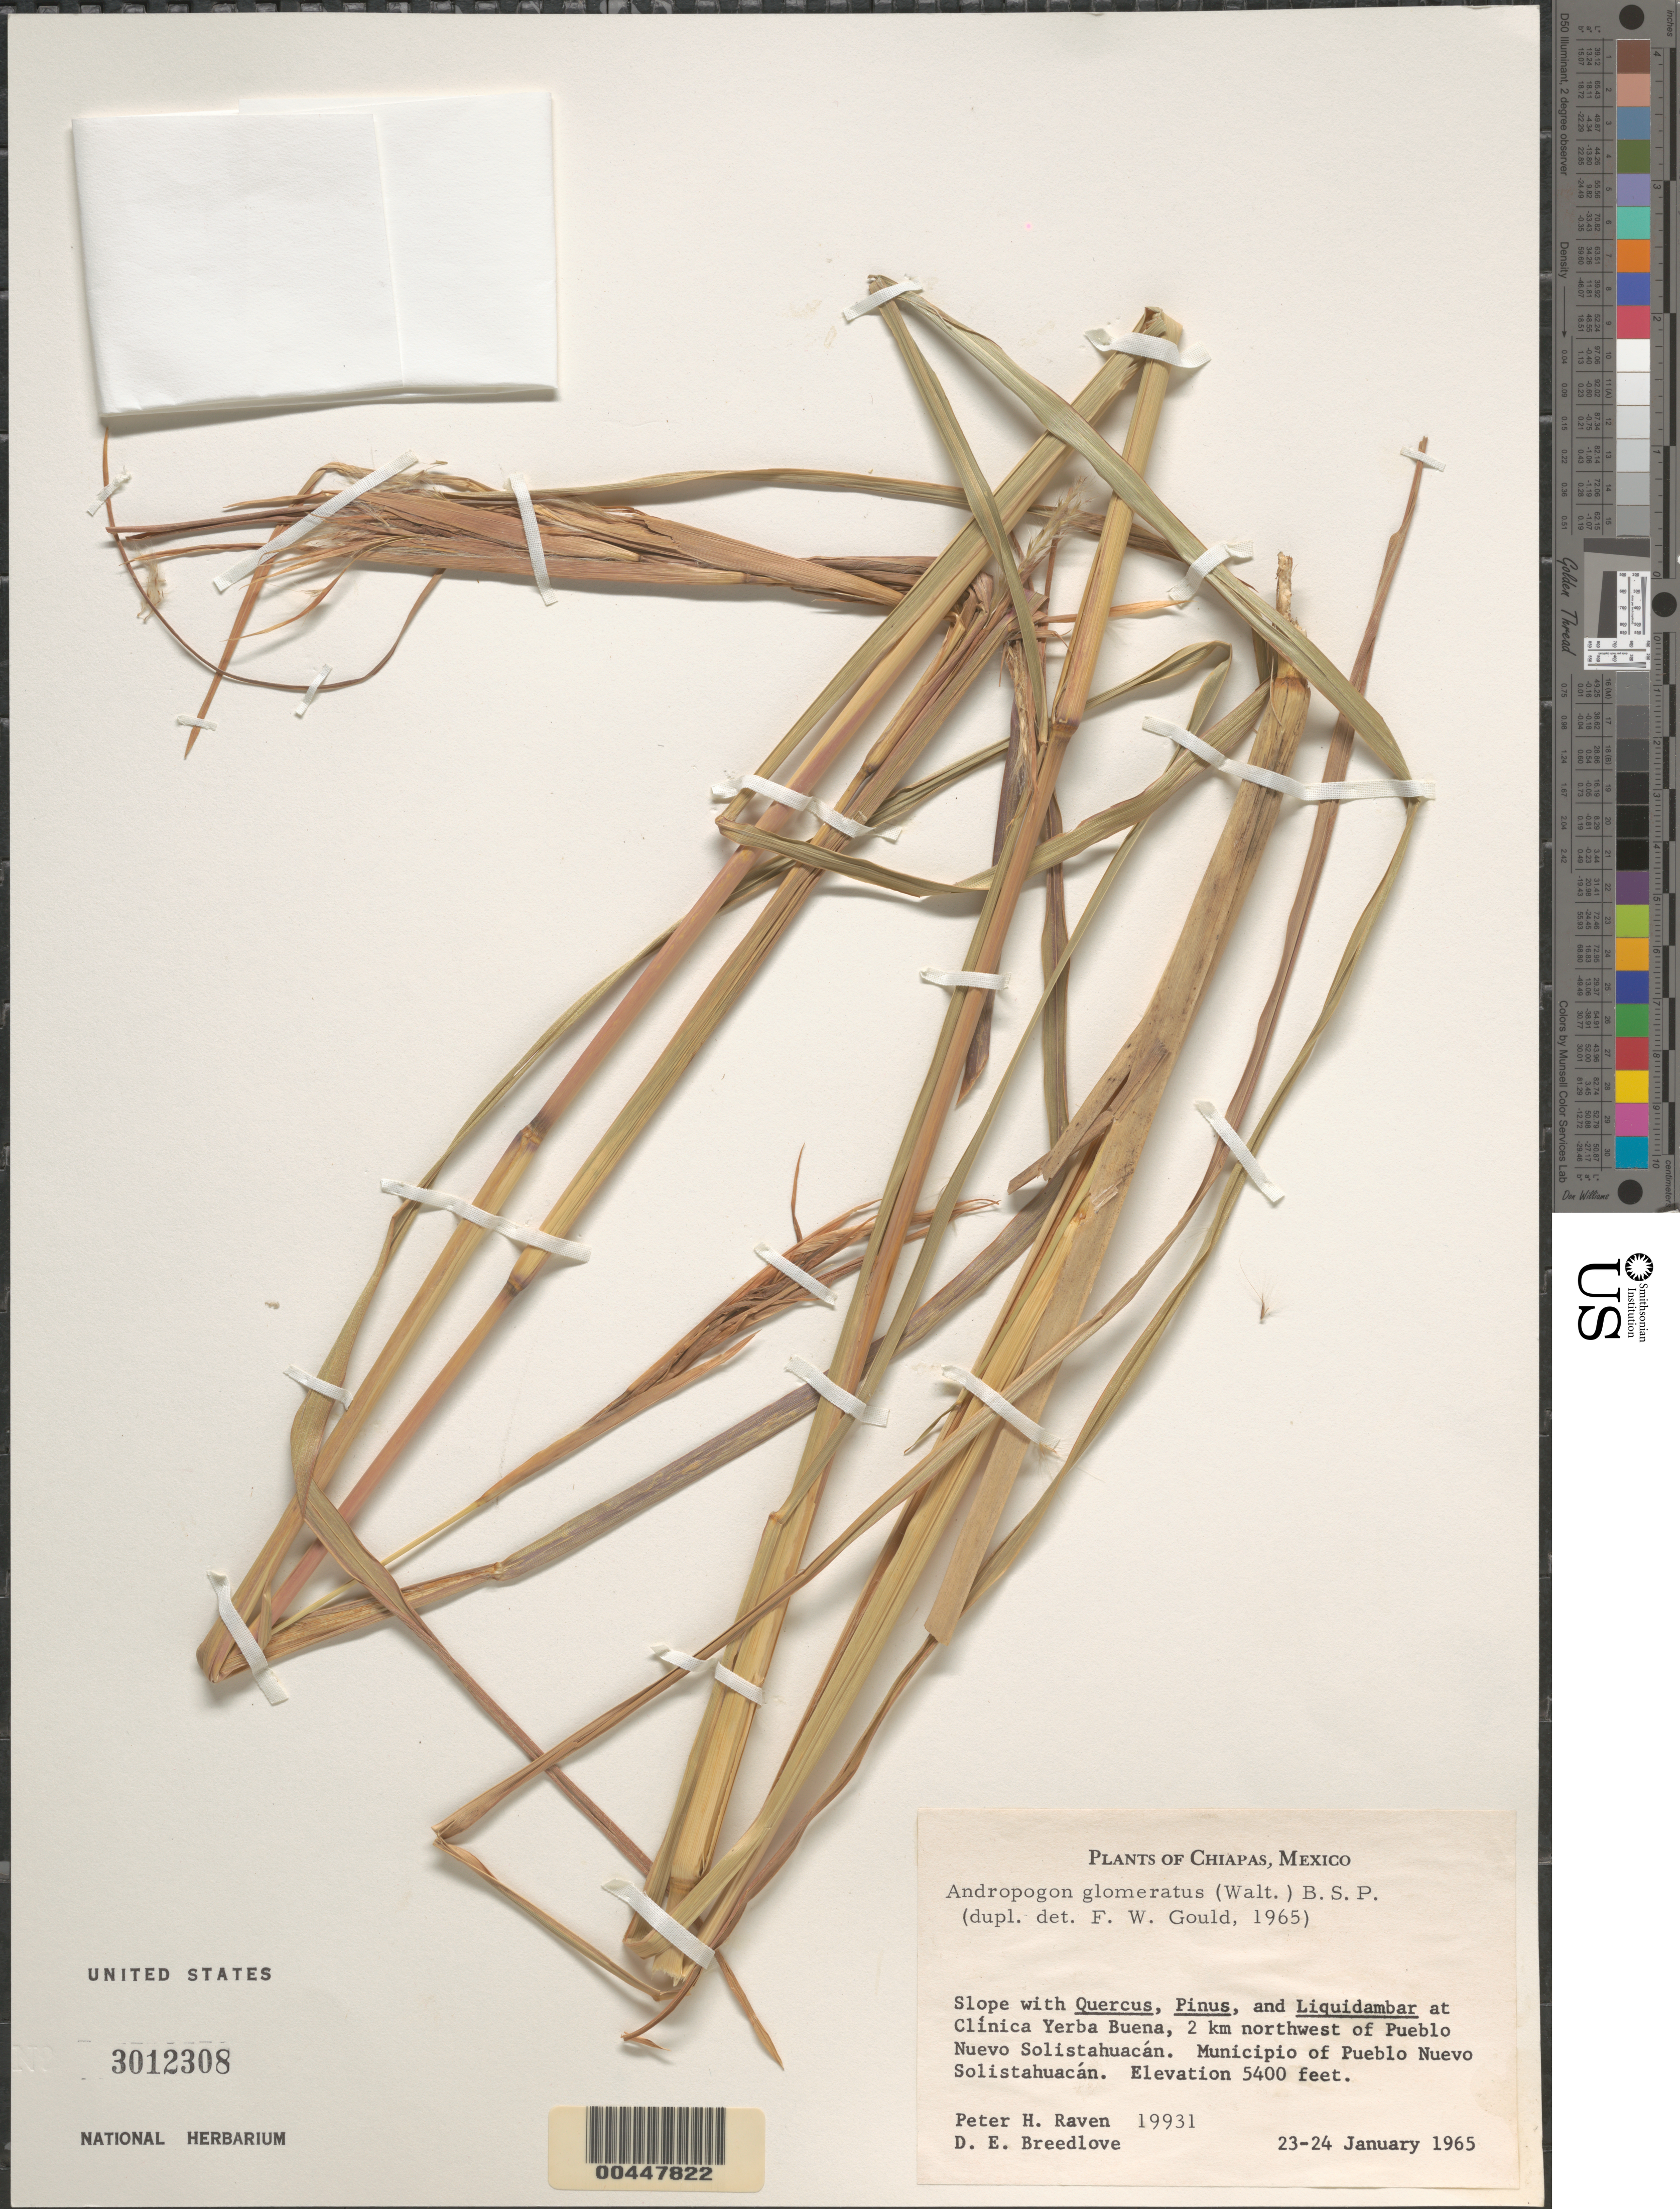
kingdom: Plantae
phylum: Tracheophyta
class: Liliopsida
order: Poales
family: Poaceae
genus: Andropogon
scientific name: Andropogon glomeratus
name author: (Walter) Britton, Stearns & Poggenb.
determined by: Gould, F. W.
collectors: P. H. Raven & D. E. Breedlove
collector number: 19931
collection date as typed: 23 Jan 1965 to 24 Jan 1965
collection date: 1965-01-23/1965-01-24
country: Mexico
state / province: Chiapas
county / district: Pueblo Nuevo Solistahuacán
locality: At Clínica Yerba Buena, 2 km NW of Pueblo Nuevo Solistahucán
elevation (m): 1646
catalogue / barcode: US 3012308